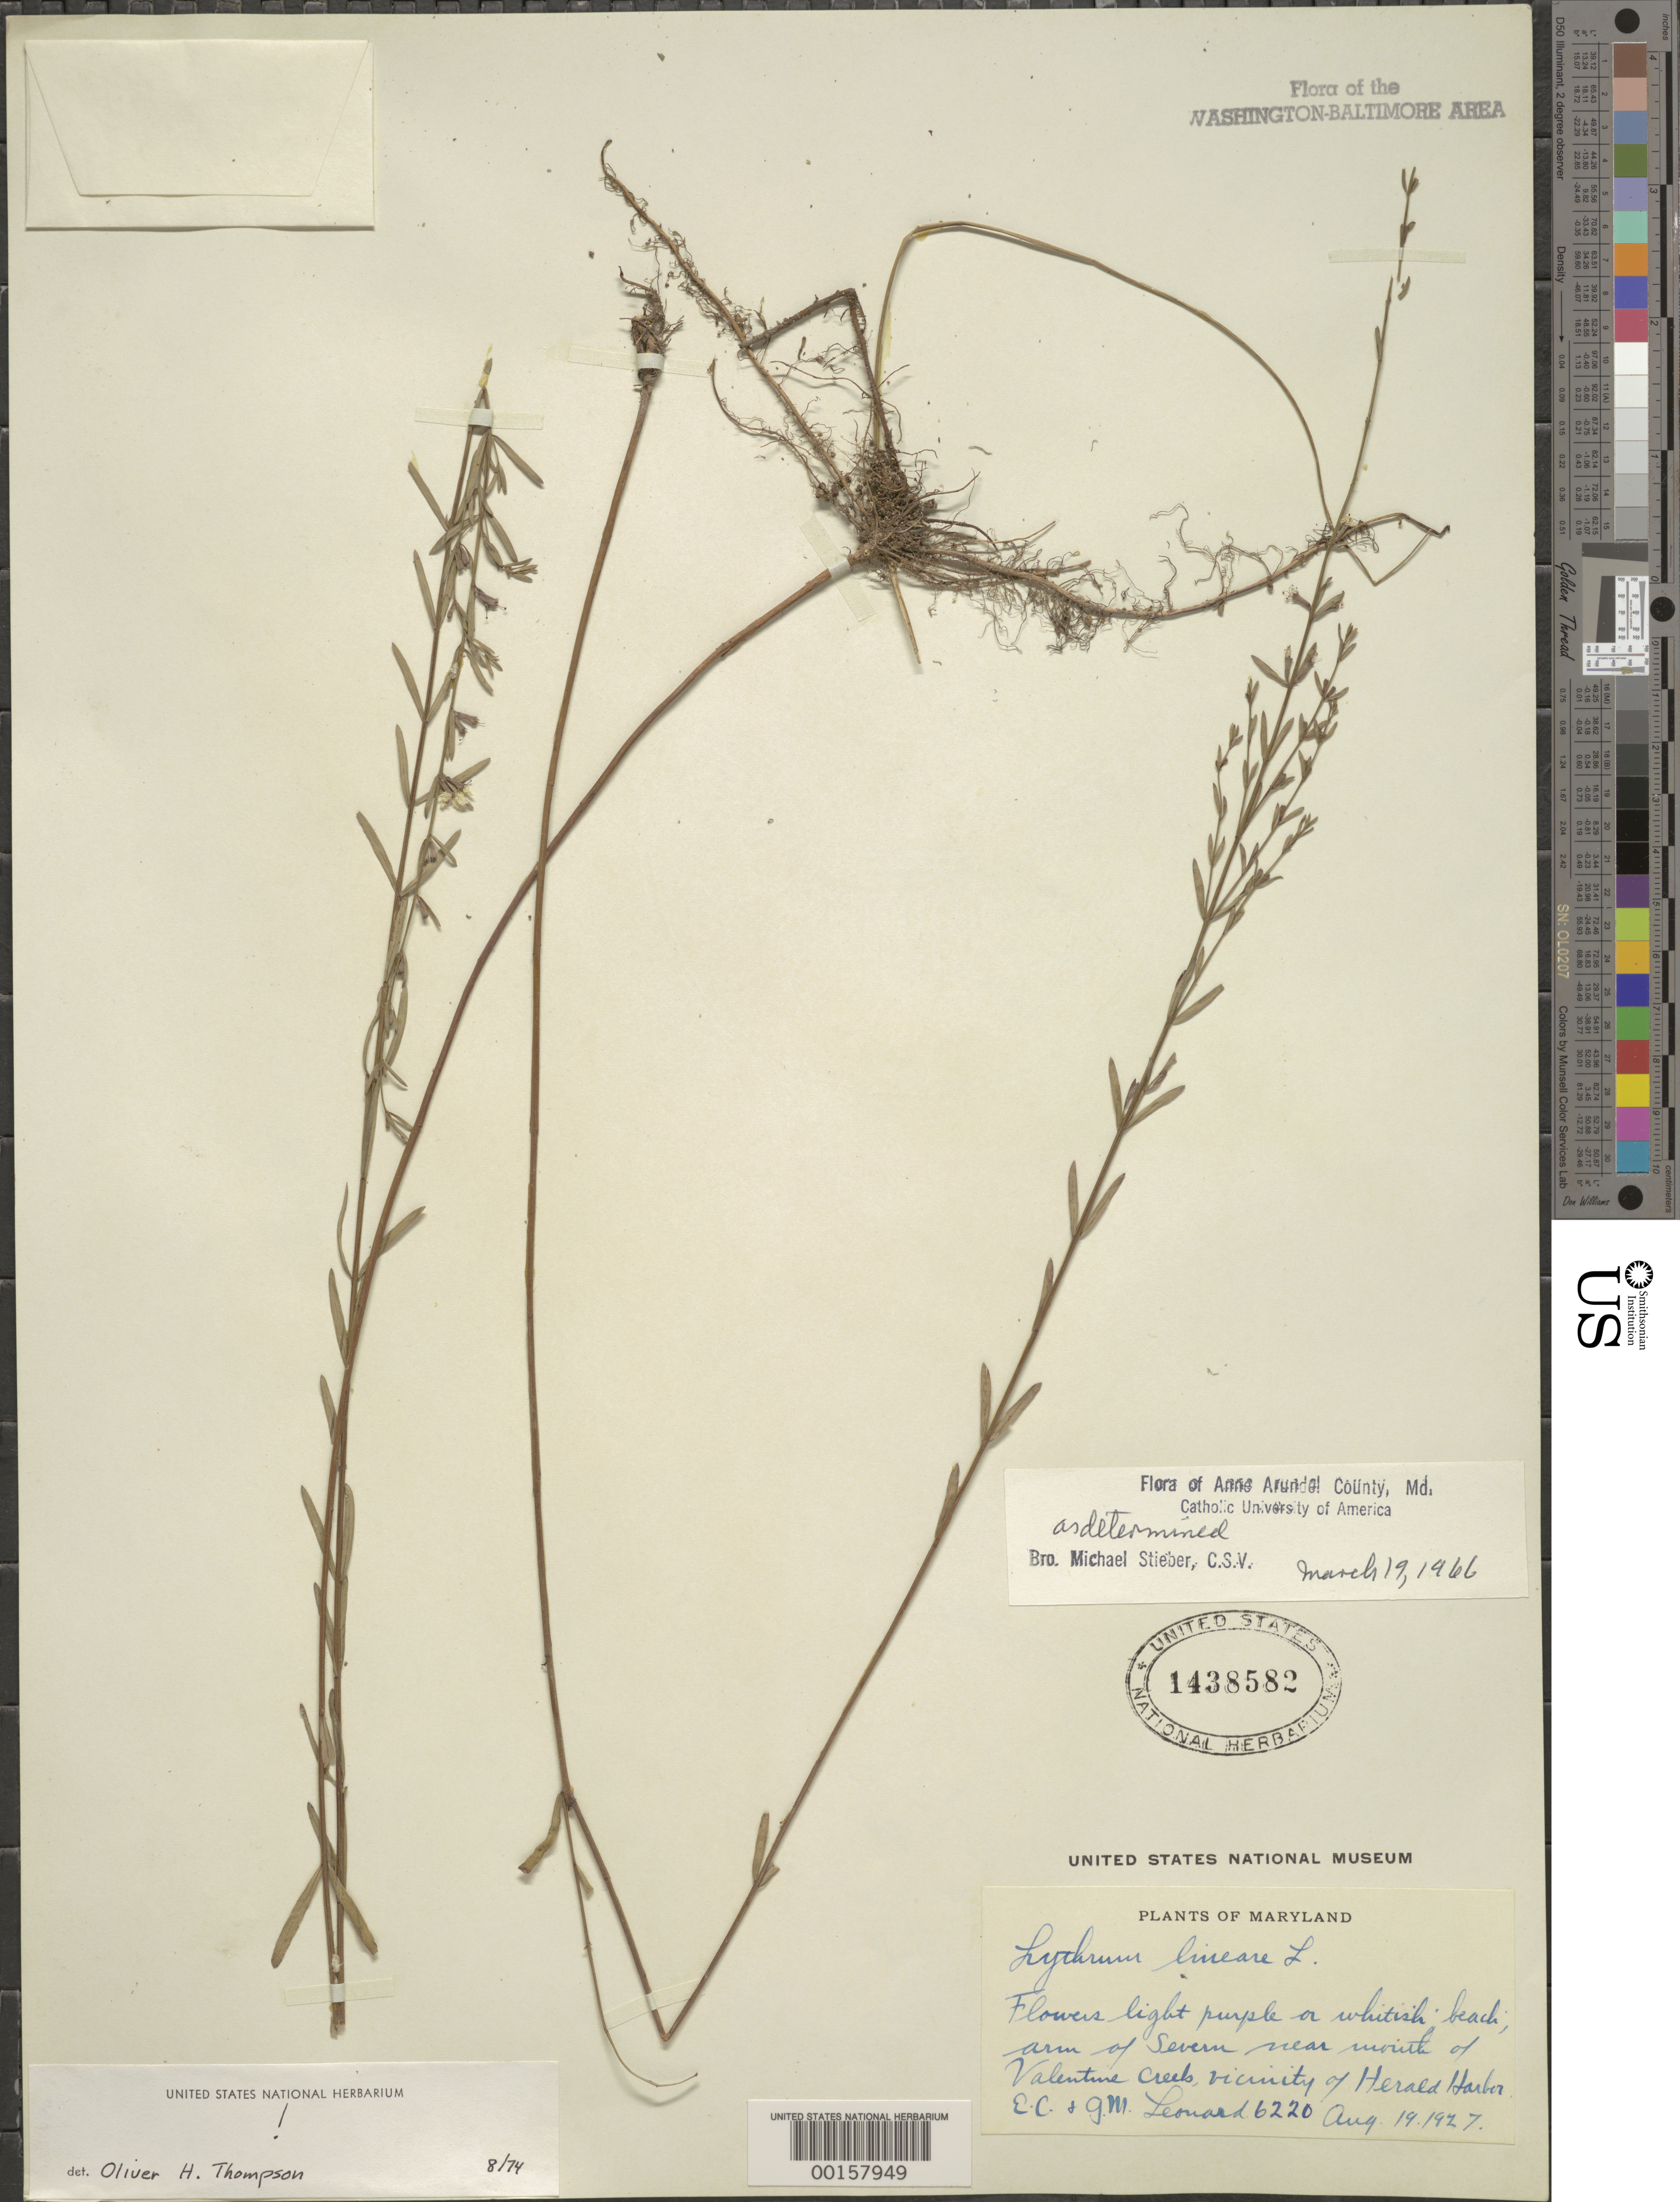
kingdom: Plantae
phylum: Tracheophyta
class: Magnoliopsida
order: Myrtales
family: Lythraceae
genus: Lythrum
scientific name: Lythrum lineare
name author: L.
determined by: Thompson, O. H.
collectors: E. C. Leonard & G. M. Leonard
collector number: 6220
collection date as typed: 19 Aug 1927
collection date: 1927-08-19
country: United States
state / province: Maryland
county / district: Anne Arundel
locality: Herald Harbor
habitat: Beach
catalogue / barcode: US 1438582